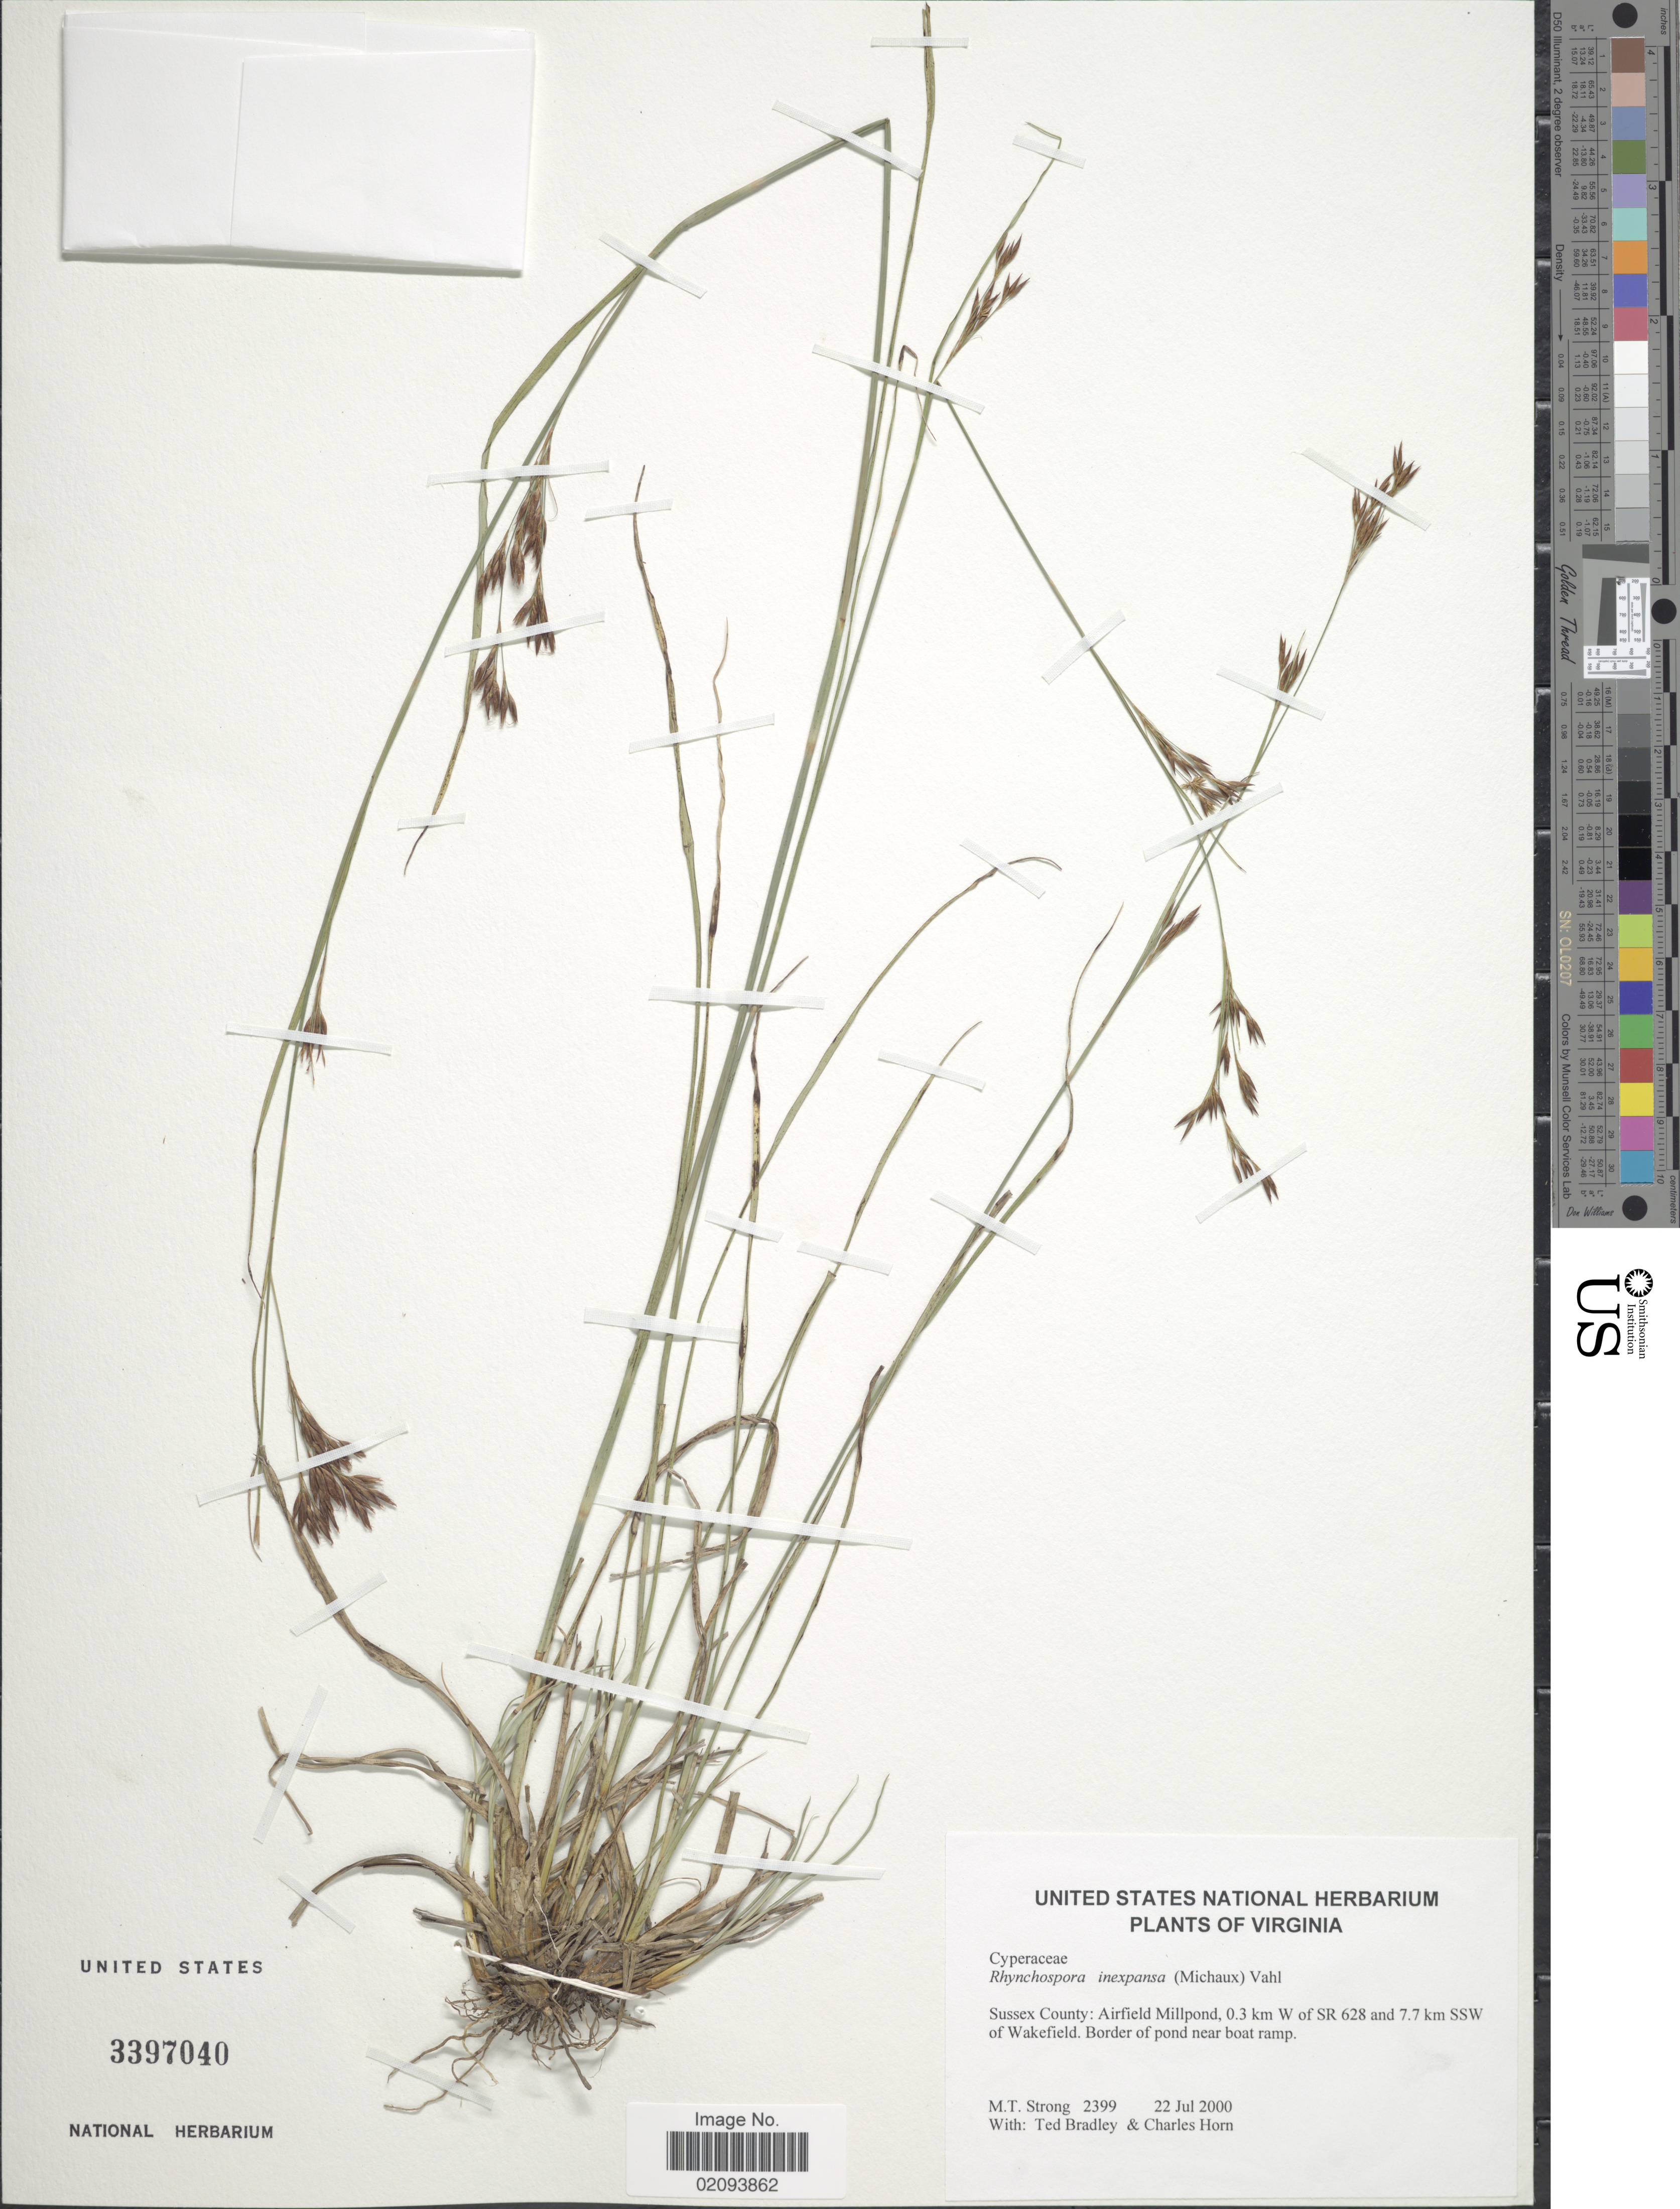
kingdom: Plantae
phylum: Tracheophyta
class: Liliopsida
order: Poales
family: Cyperaceae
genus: Rhynchospora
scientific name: Rhynchospora inexpansa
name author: (Michx.) Vahl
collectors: M. T. Strong, T. Bradley & C. Horn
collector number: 2399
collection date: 2000-07-22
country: United States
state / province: Virginia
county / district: Sussex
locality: Sussex County: Airfield Millpond, 0.3 km W of SR 628 and 7.7 km SSW of Wakefield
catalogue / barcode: US 3397040